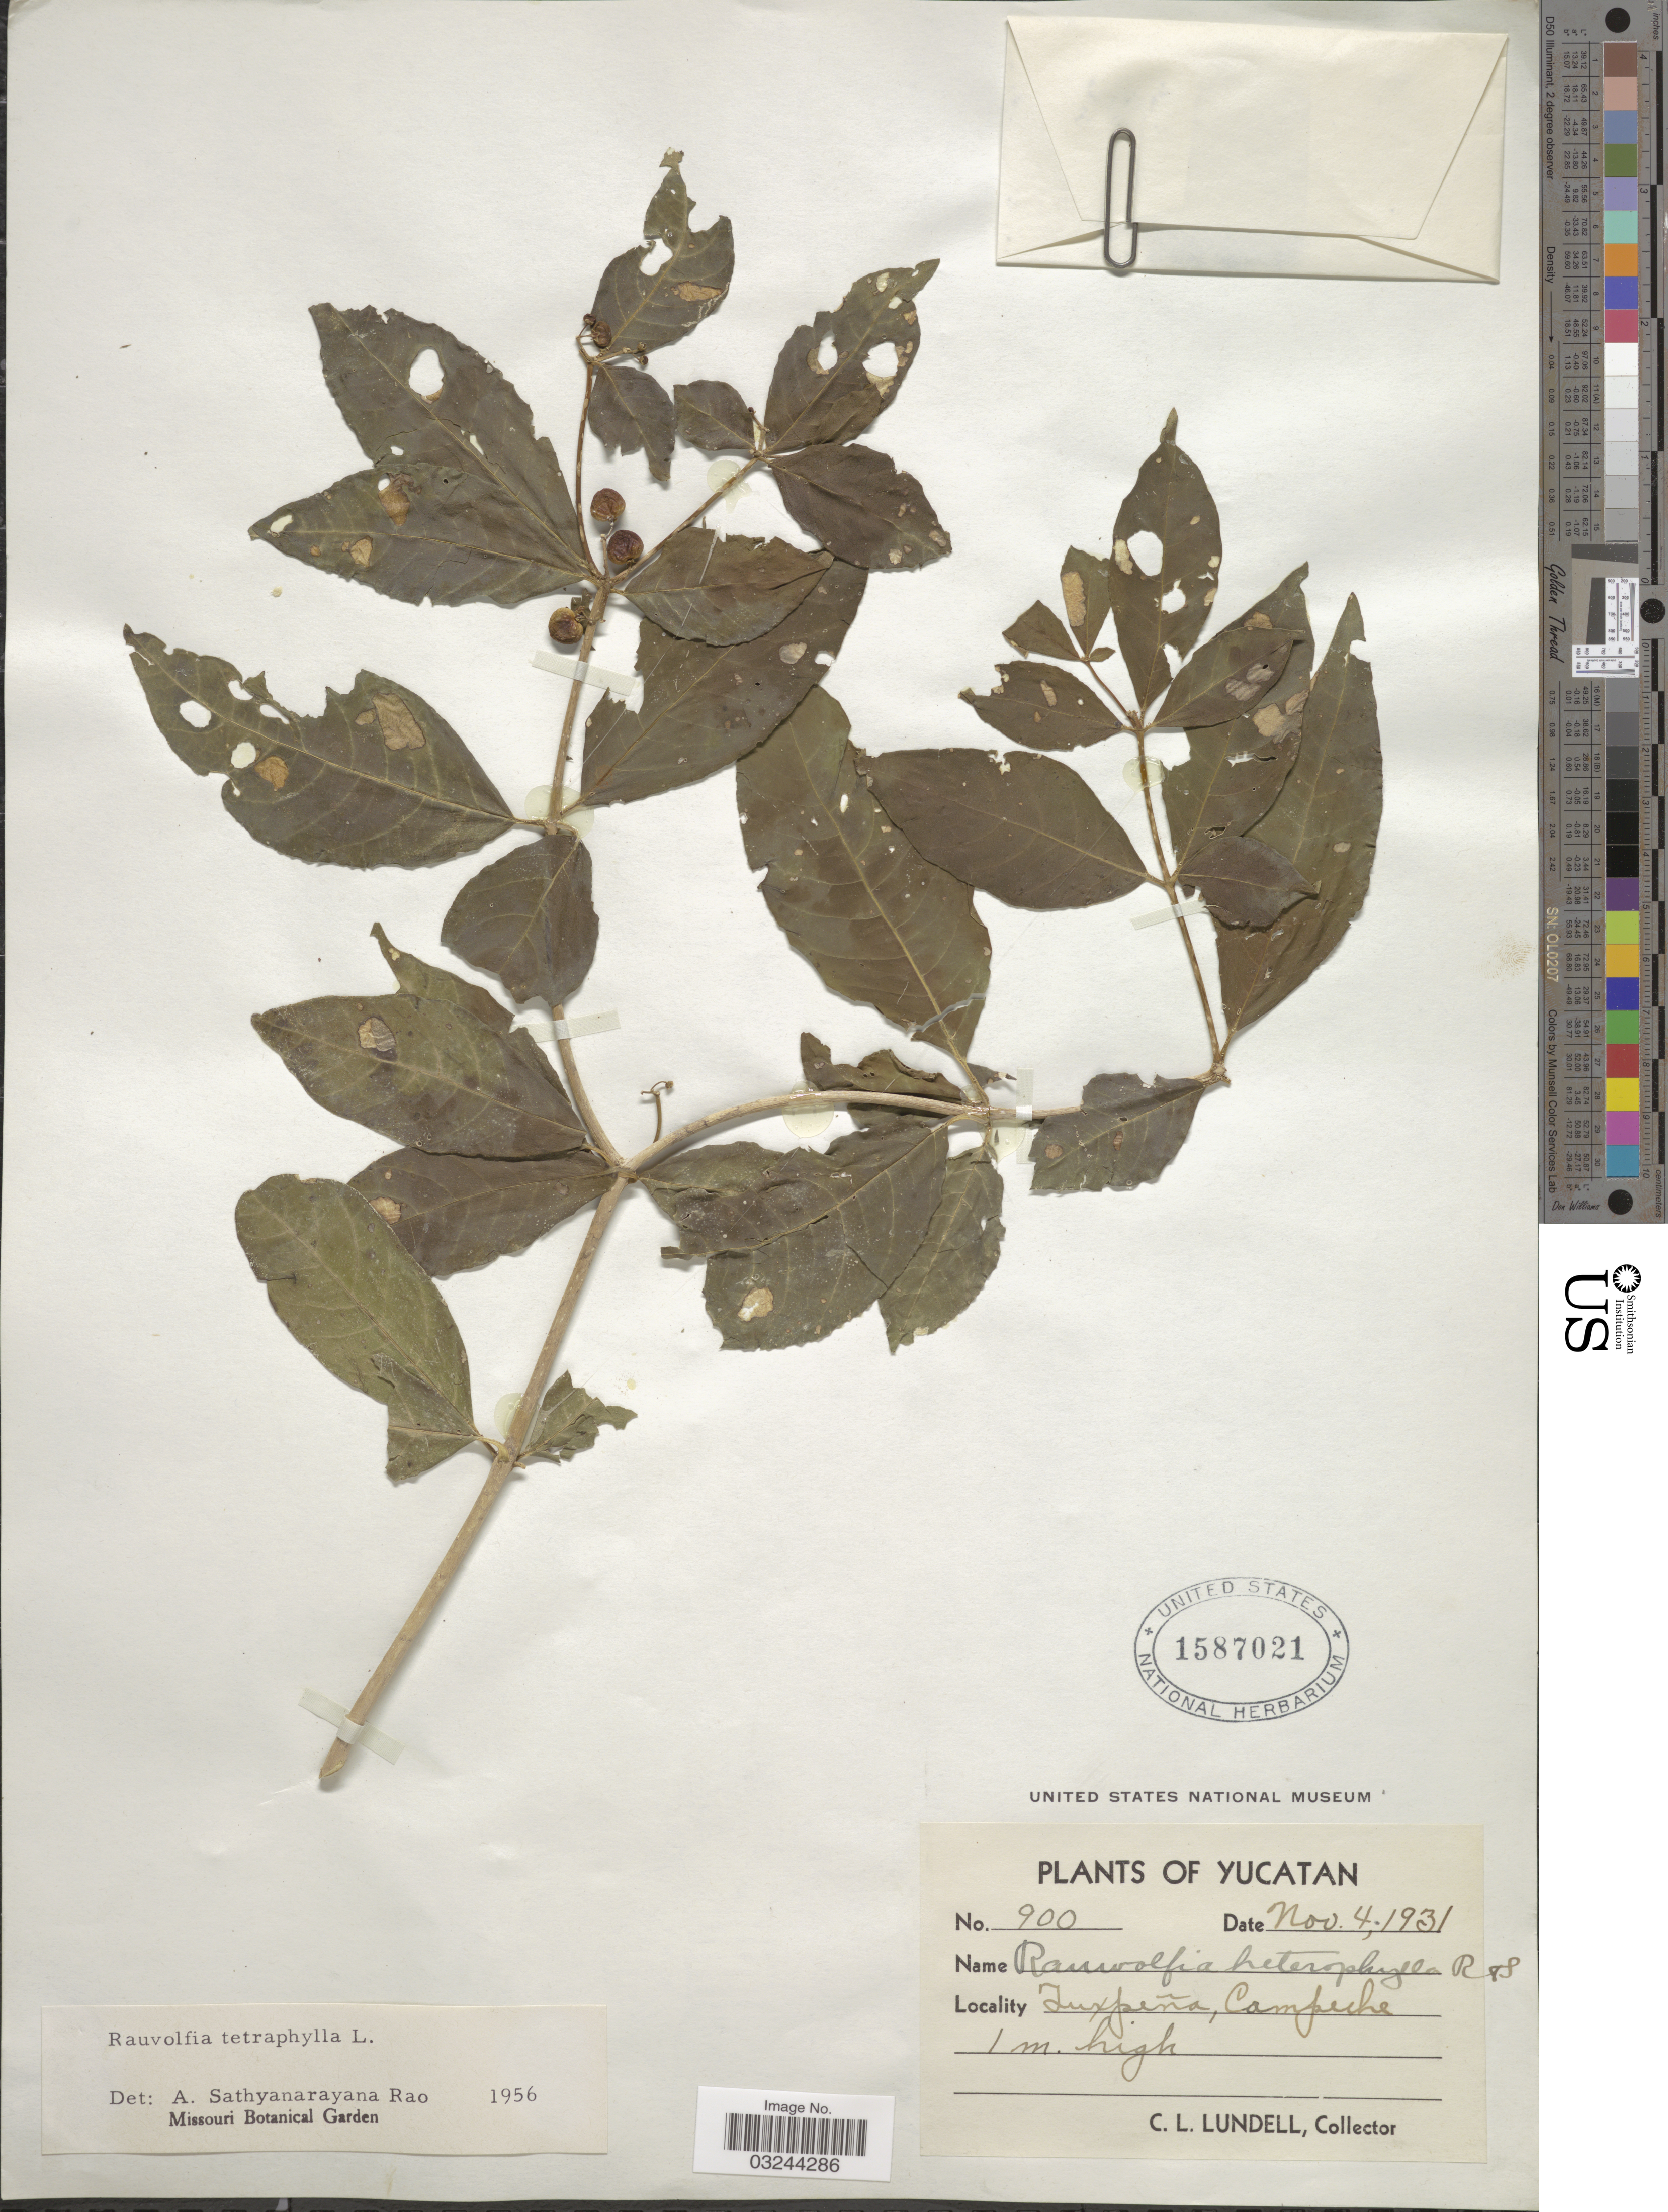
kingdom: Plantae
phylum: Tracheophyta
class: Magnoliopsida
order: Gentianales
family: Apocynaceae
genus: Rauvolfia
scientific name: Rauvolfia tetraphylla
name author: L.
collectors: C. L. Lundell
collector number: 900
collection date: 1931-11-04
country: Mexico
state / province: Yucatán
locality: Tuxpeña, Campeche.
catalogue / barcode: US 1587021